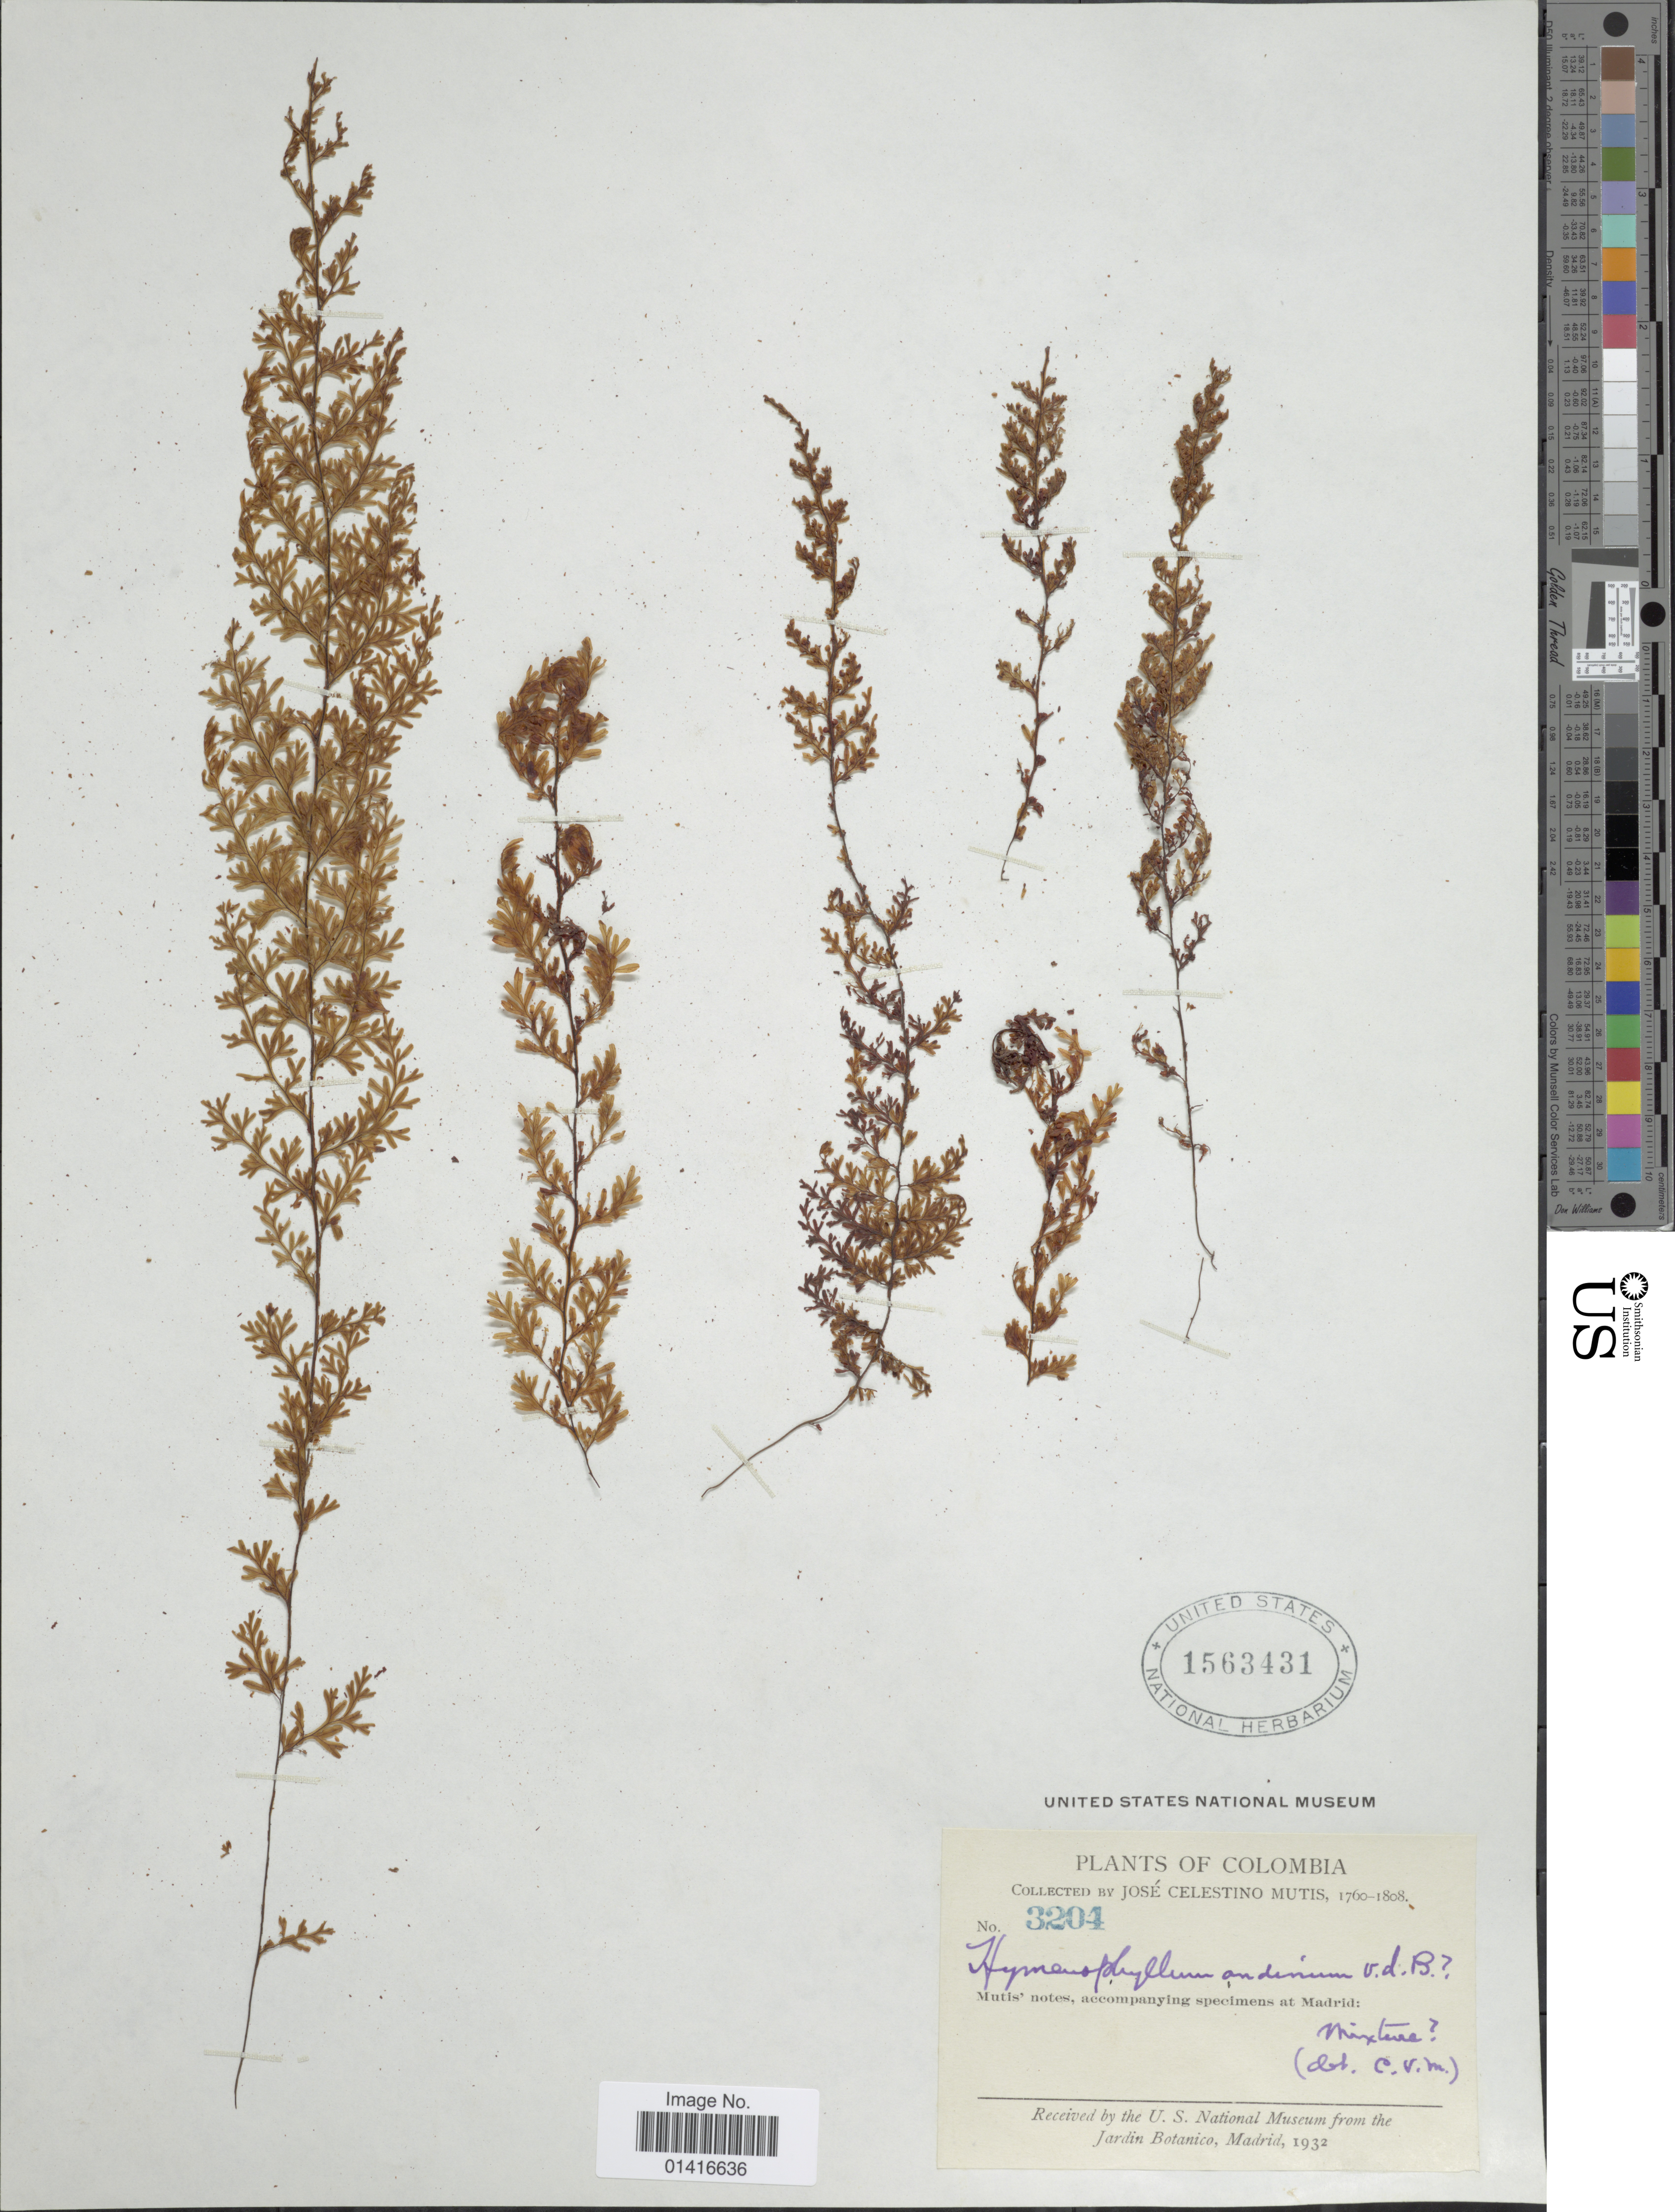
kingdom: Plantae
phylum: Tracheophyta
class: Polypodiopsida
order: Hymenophyllales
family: Hymenophyllaceae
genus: Hymenophyllum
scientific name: Hymenophyllum myriocarpum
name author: Hook.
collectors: J. C. B. Mutis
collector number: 3204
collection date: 1760/1808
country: Colombia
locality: Madrid [unsure placement]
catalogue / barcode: US 1563431